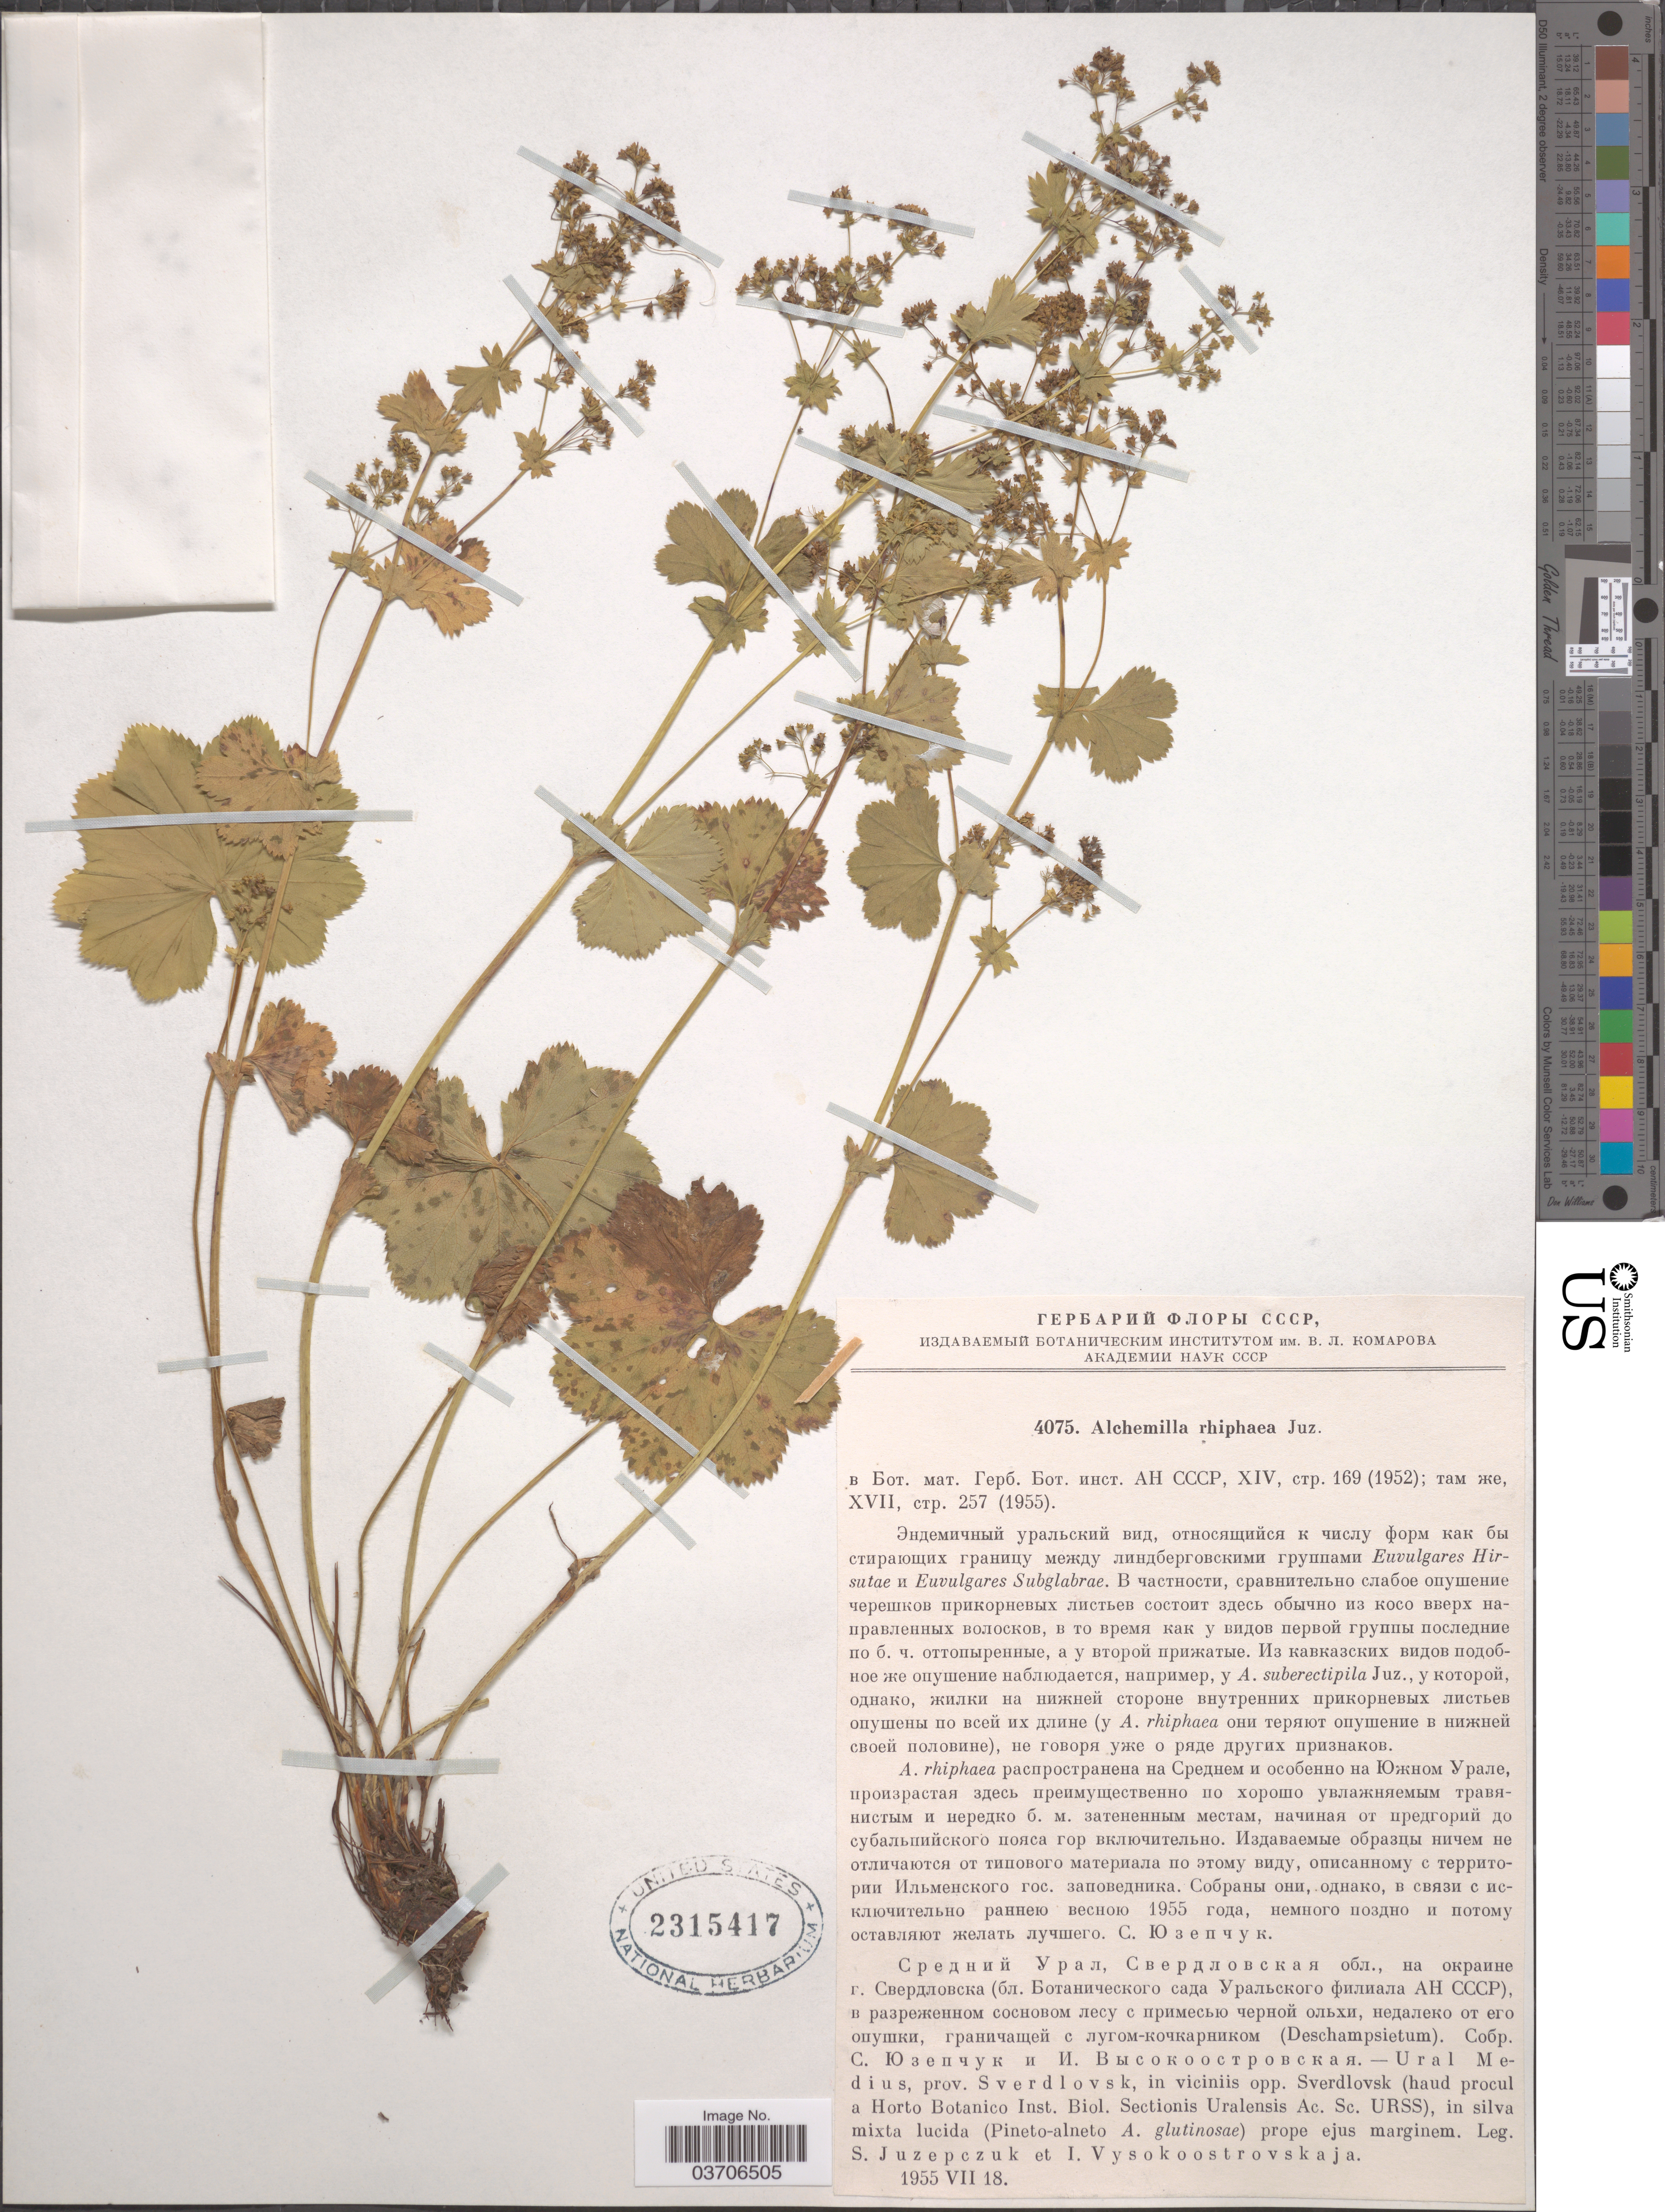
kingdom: Plantae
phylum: Tracheophyta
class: Magnoliopsida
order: Rosales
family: Rosaceae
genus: Alchemilla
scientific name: Alchemilla rhiphaea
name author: Juzepczuk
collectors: S. V. Juzepczuk & I. Vysokoostrovskaja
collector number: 4075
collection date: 1955-07-18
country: Russian Federation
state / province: Sverdlovsk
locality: Ural Medius, in viciniis opp. Sverdlovsk, (haud procul a Horto Botanico Biol. Sectionis Uralensis Ac. Sc. URSS), in silva mixta lucida (Pineto-alneto A. glutinosae) prope ejus marginem.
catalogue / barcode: US 2315417